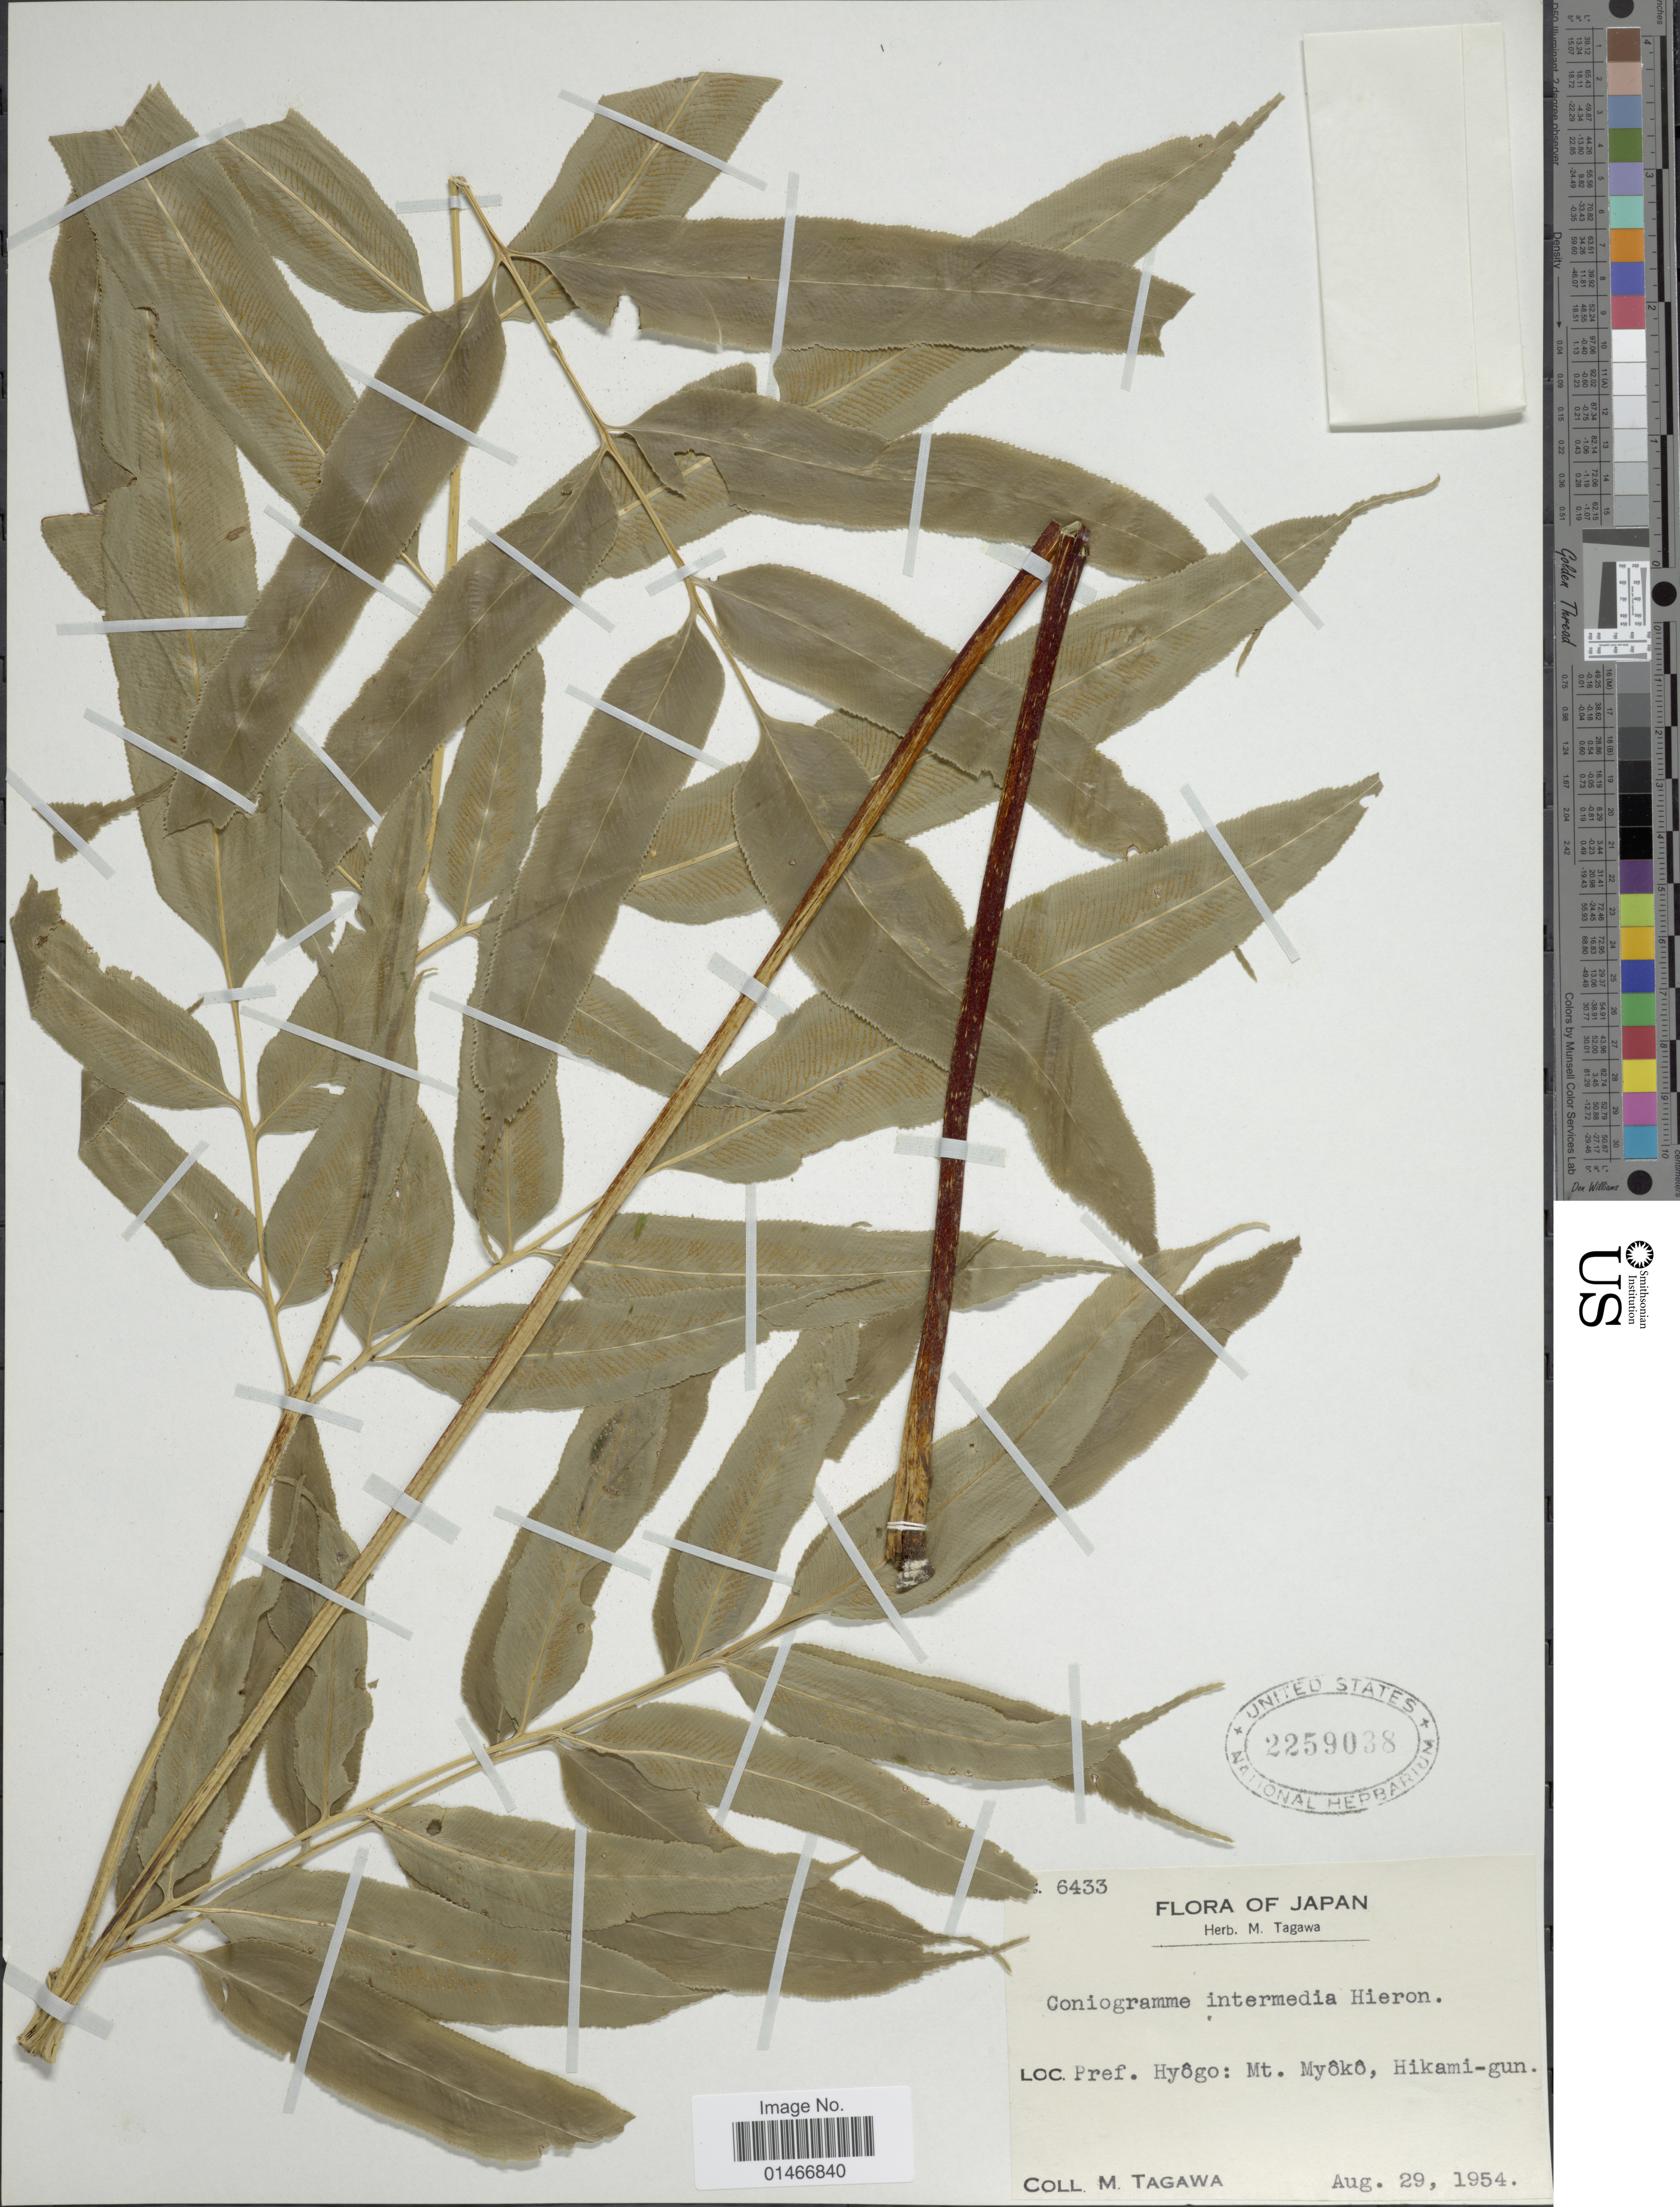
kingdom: Plantae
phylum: Tracheophyta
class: Polypodiopsida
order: Polypodiales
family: Pteridaceae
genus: Coniogramme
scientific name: Coniogramme intermedia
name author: Hieron.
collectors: M. Tagawa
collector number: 6433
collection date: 1954-08-29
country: Japan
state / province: Hyogo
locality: Pref. Hyogo: Mt. Myoko, Hikami-gun.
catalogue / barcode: US 2259038